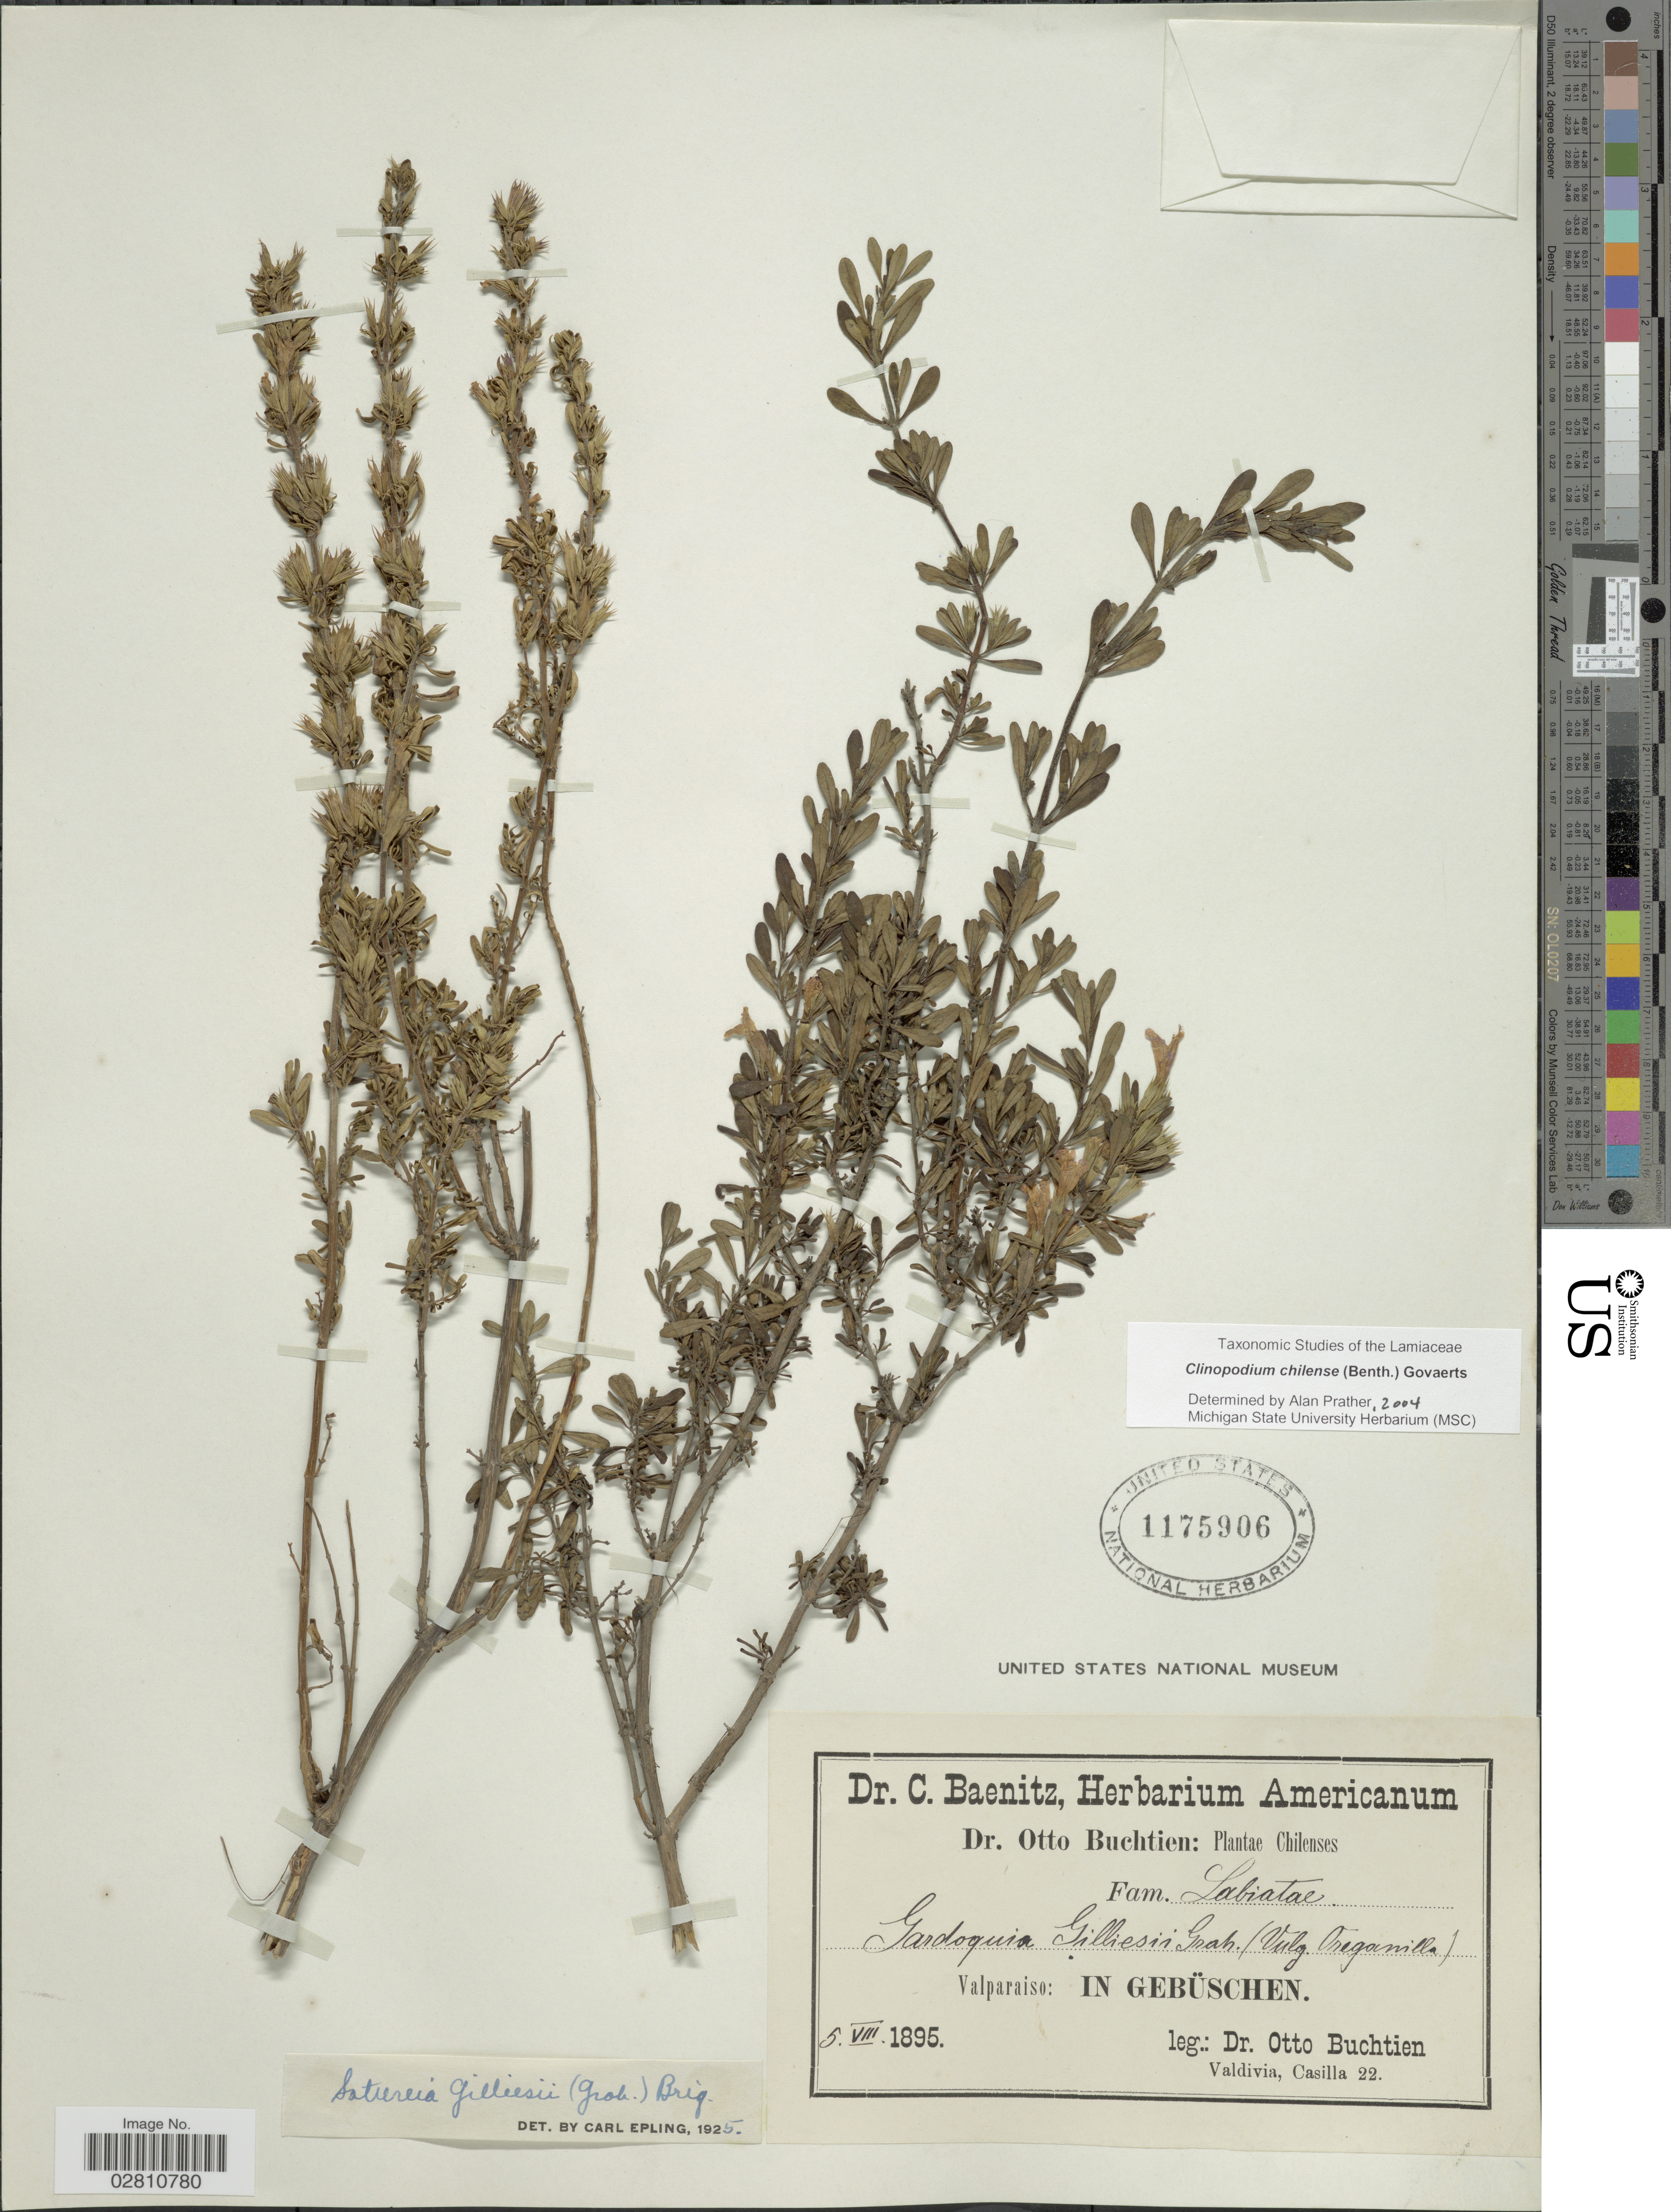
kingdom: Plantae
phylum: Tracheophyta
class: Magnoliopsida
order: Lamiales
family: Lamiaceae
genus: Clinopodium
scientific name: Clinopodium chilense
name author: (Benth.) Govaerts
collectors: O. Buchtien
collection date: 1895-08-05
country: Chile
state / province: Valparaíso (V)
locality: Valparaiso: In Gebüschen.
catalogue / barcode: US 1175906